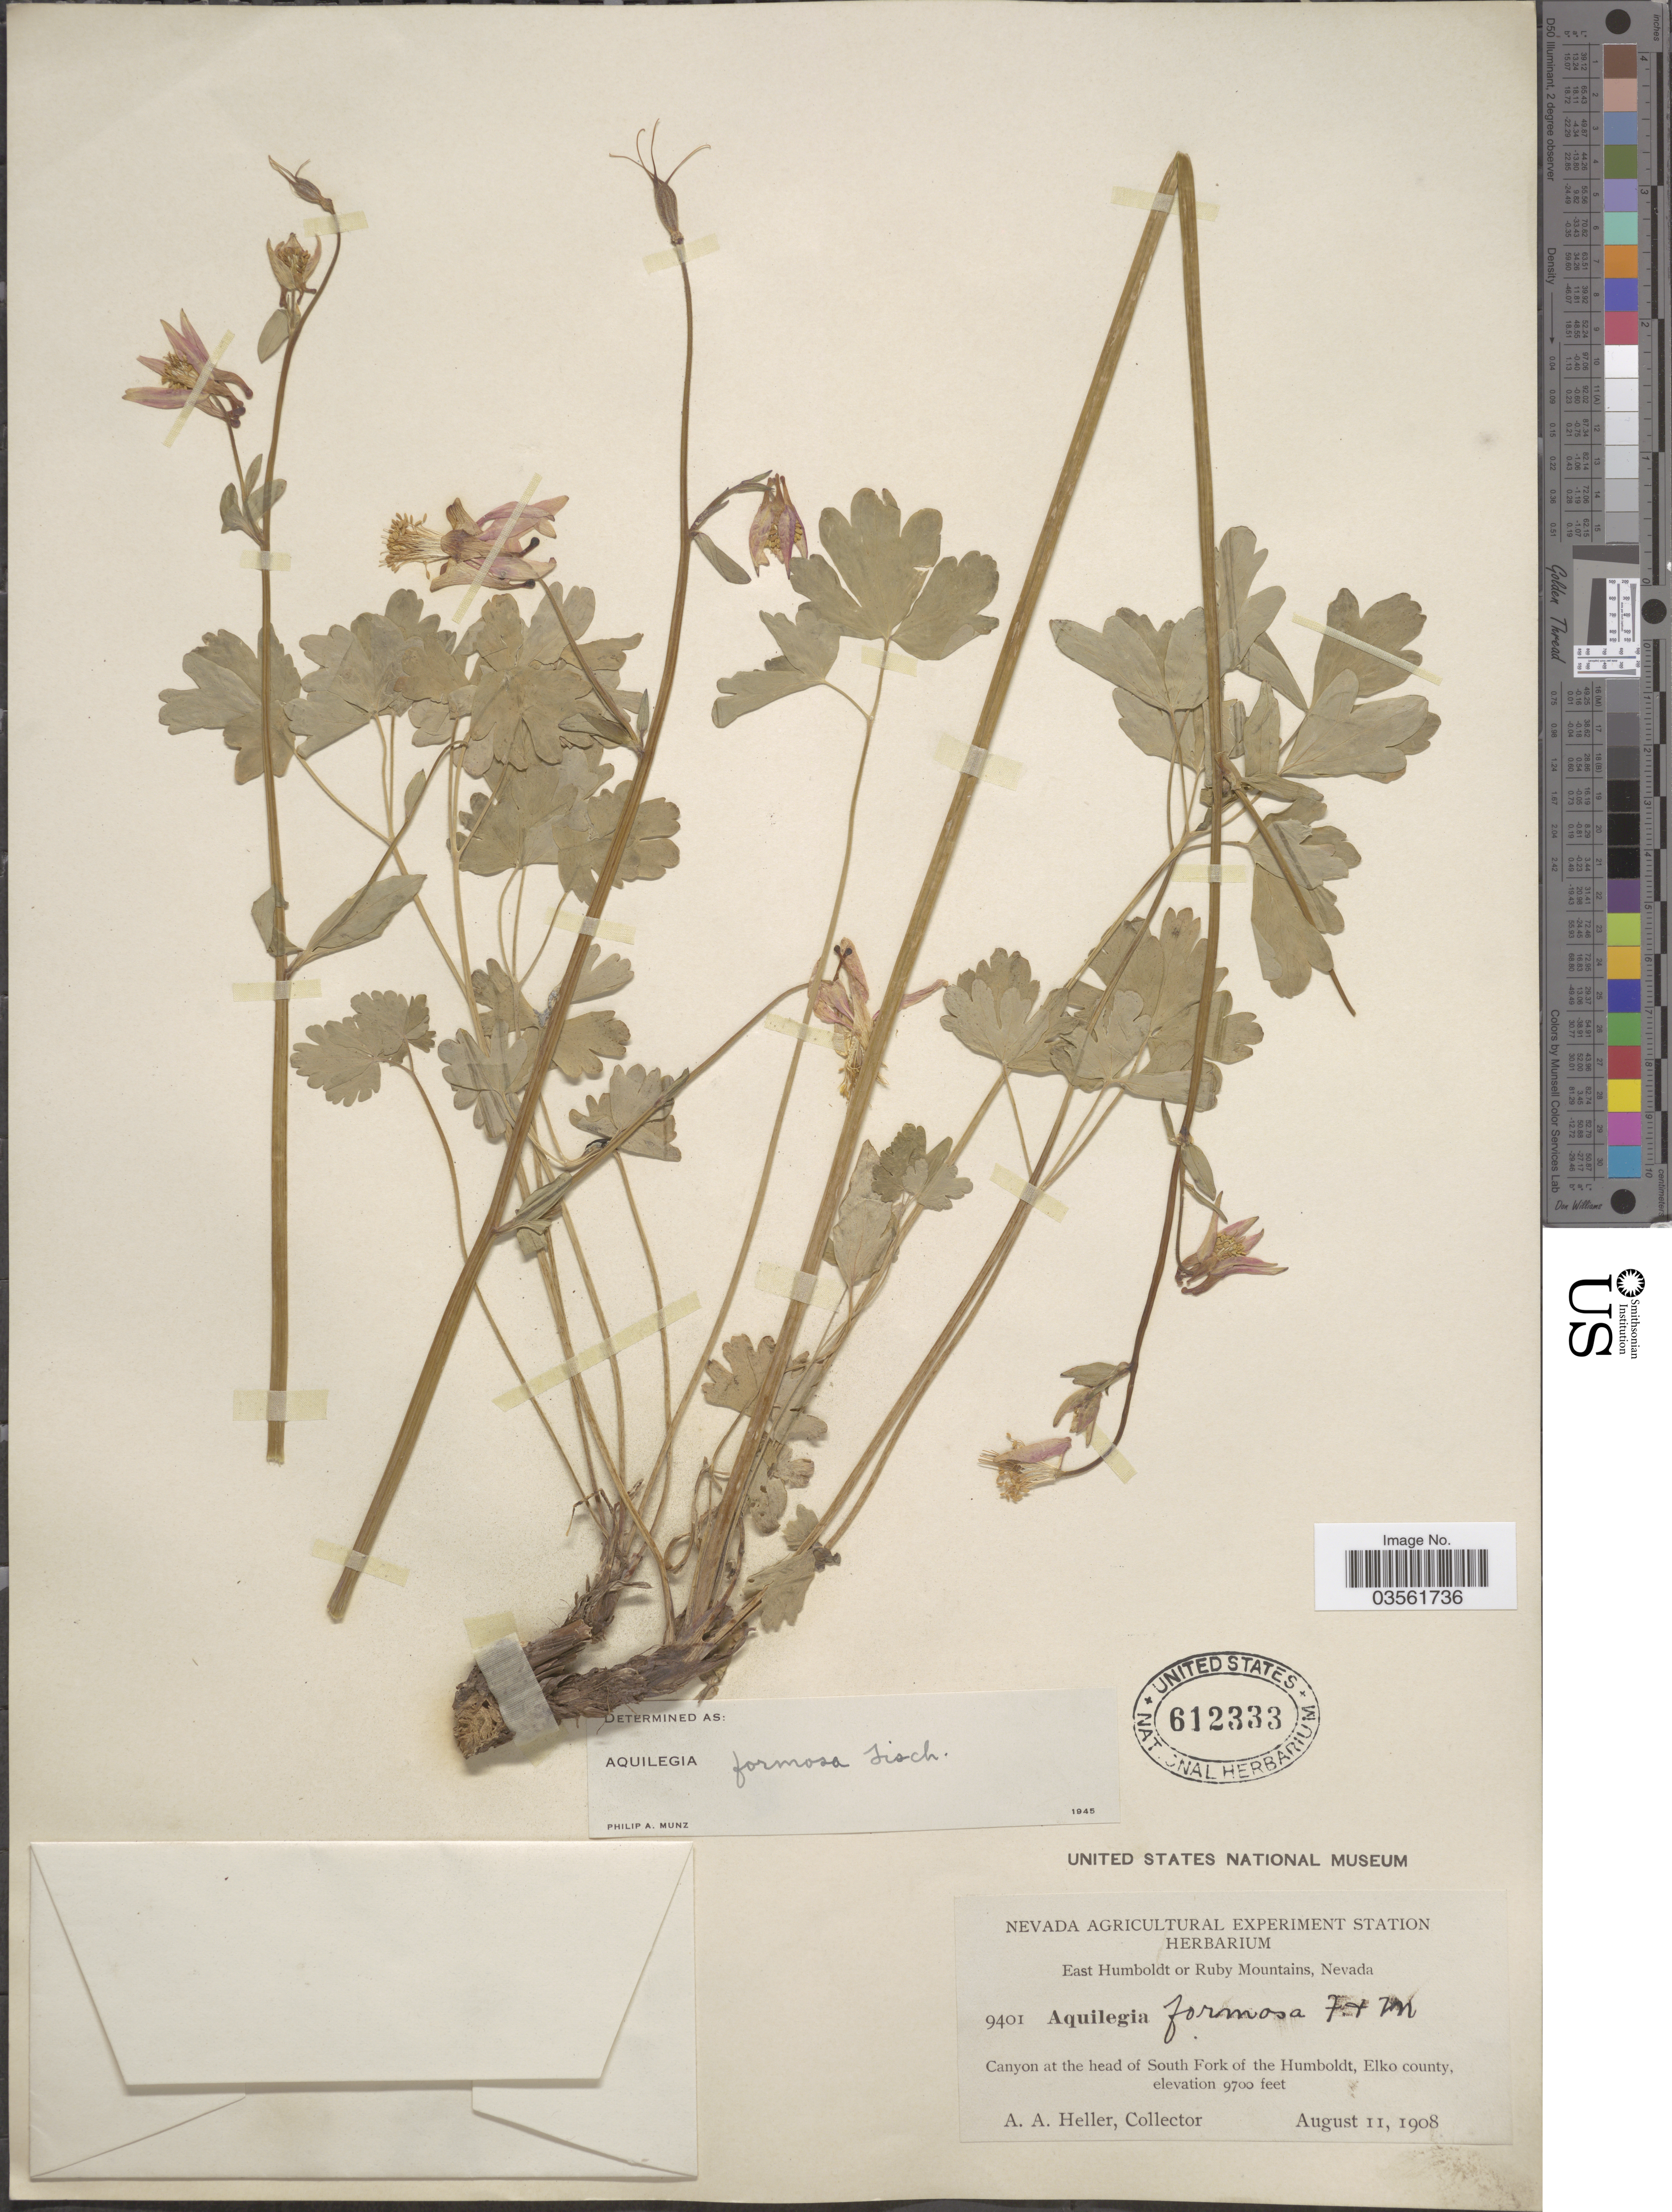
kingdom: Plantae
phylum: Tracheophyta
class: Magnoliopsida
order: Ranunculales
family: Ranunculaceae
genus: Aquilegia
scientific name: Aquilegia formosa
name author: Fisch. ex DC.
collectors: A. A. Heller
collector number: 9401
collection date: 1908-08-11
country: United States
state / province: Nevada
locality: East Humboldt or Ruby Mountains. Canyon at the head of South Fork of the Humboldt, Elko county.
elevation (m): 2957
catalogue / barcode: US 612333